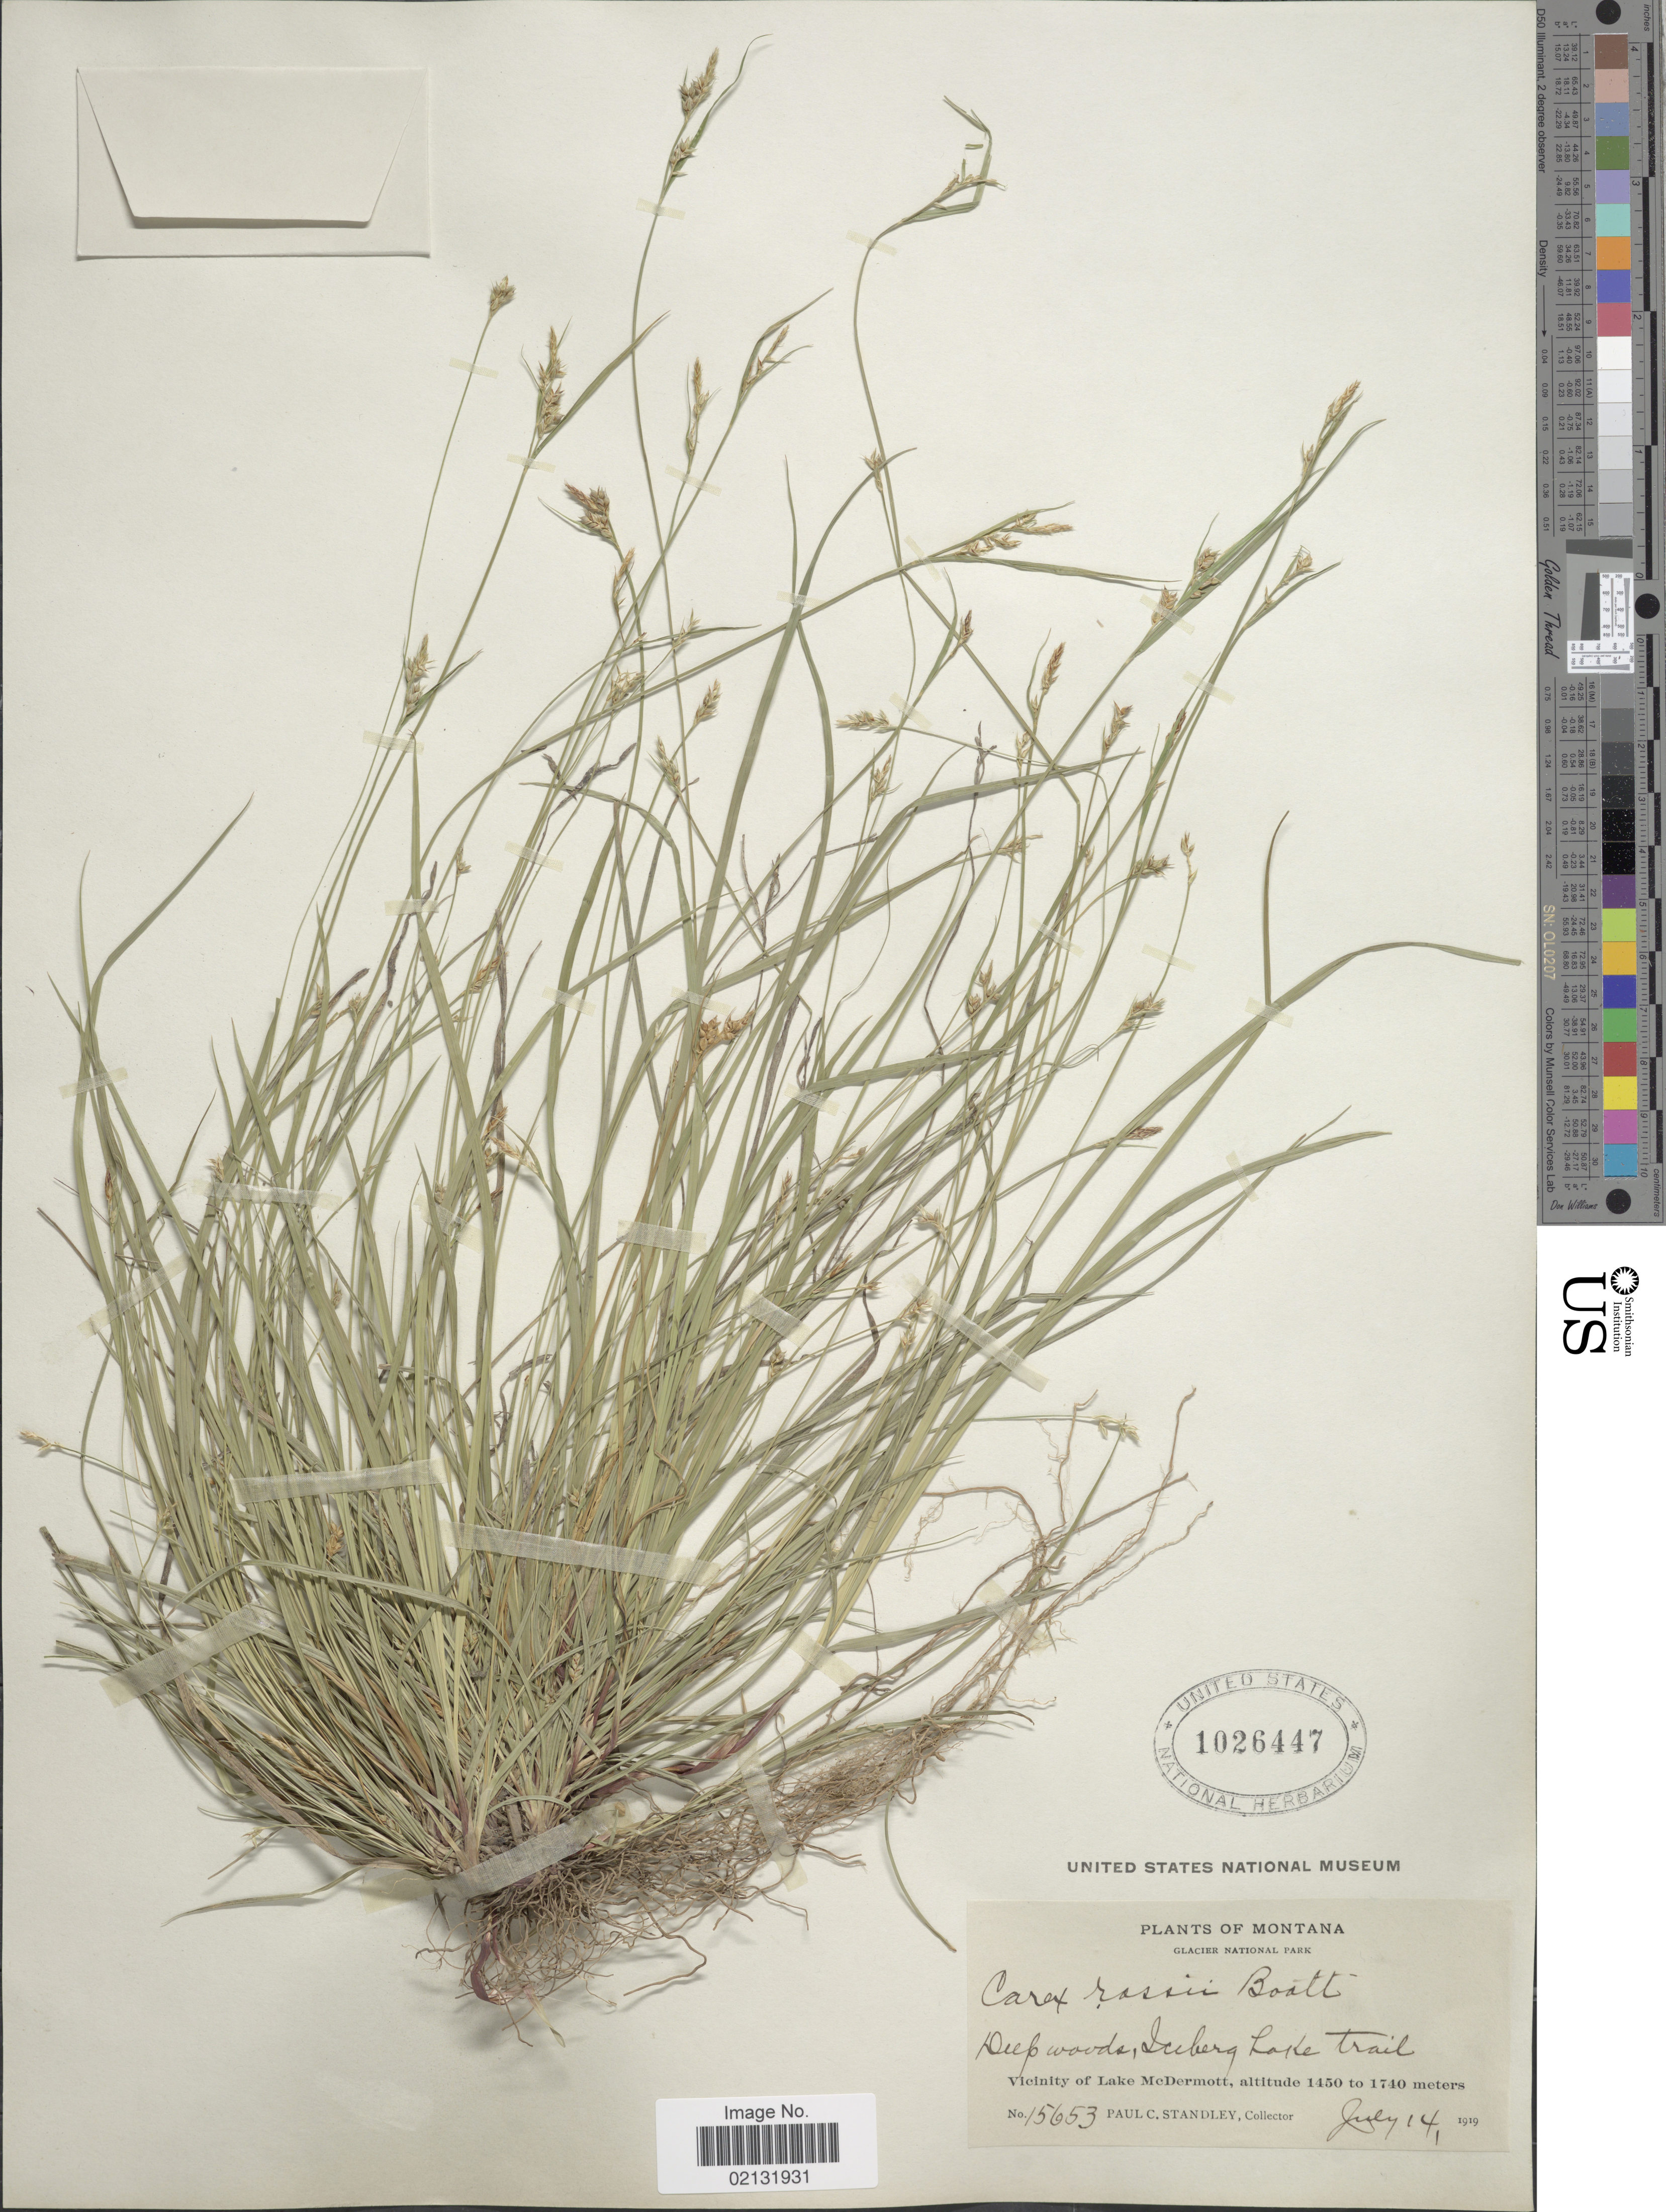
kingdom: Plantae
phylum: Tracheophyta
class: Liliopsida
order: Poales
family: Cyperaceae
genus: Carex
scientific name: Carex rossii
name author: Boott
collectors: P. C. Standley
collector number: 15653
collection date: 1919-07-14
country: United States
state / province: Montana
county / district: Glacier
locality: Deep woods, Iceberg Lake trail, Vicinity of Lake McDermott. Glacier National Park.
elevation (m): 1450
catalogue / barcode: US 1026447